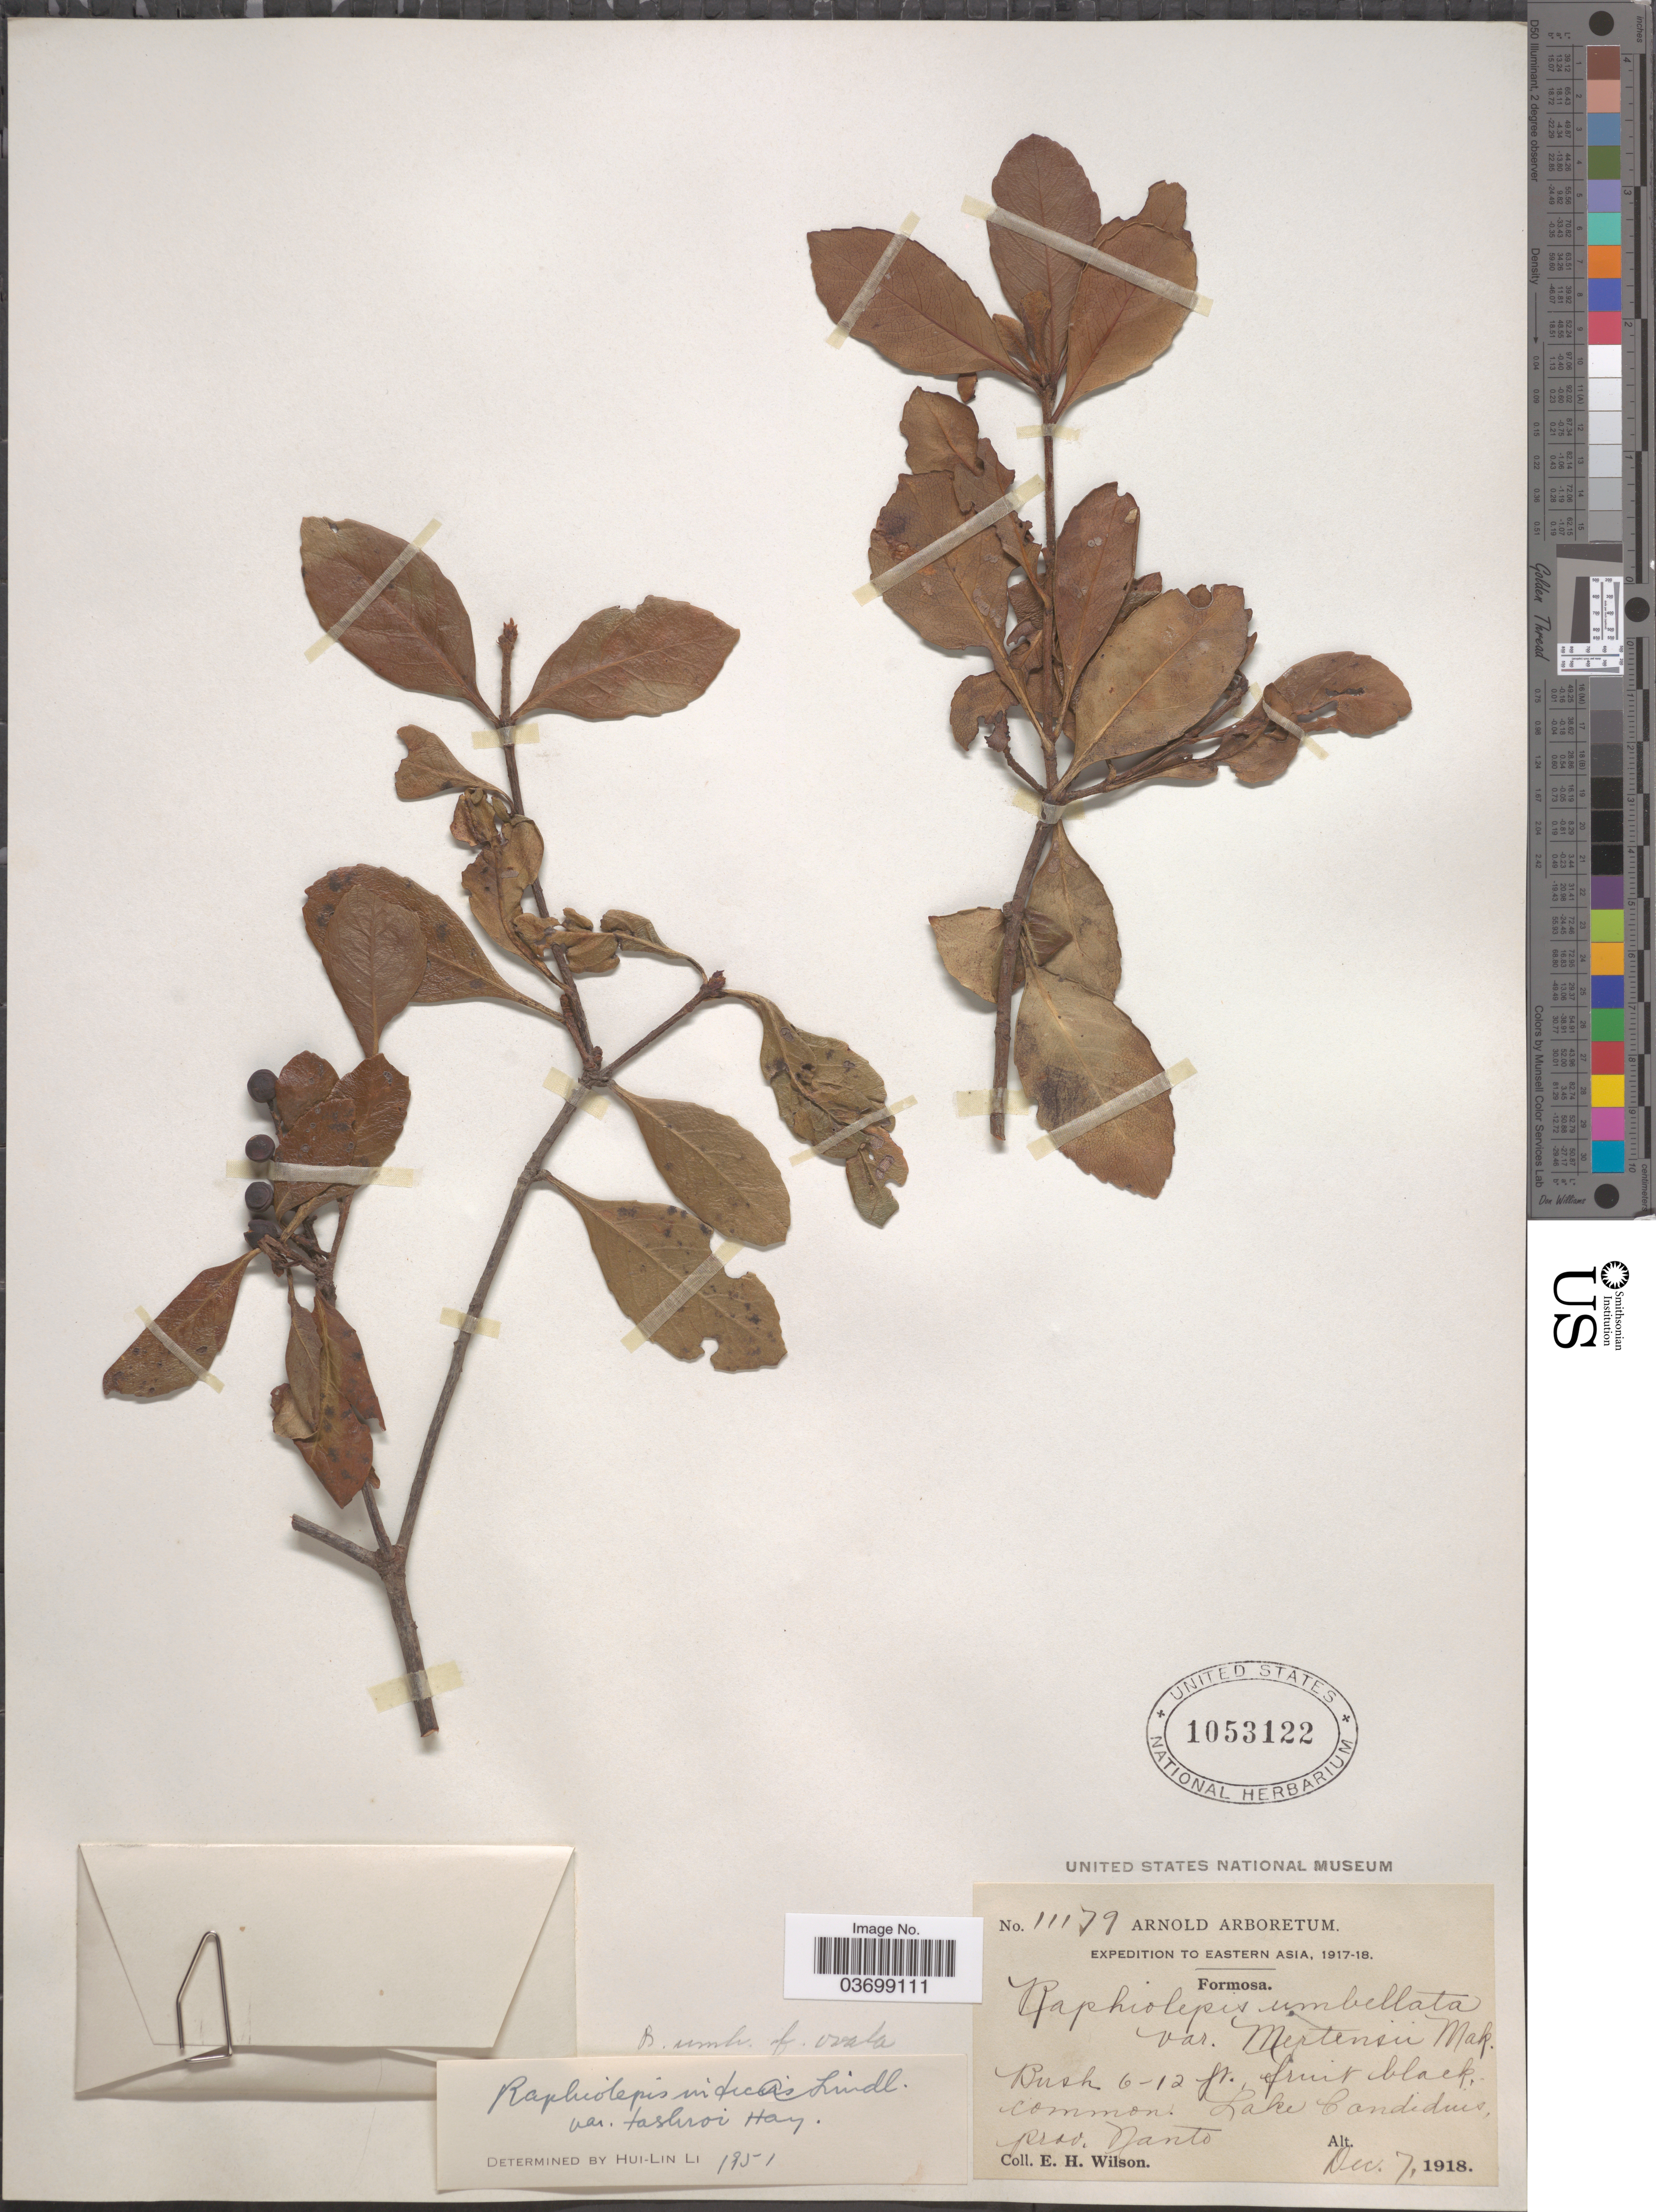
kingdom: Plantae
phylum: Tracheophyta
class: Magnoliopsida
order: Rosales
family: Rosaceae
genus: Rhaphiolepis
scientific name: Rhaphiolepis indica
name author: (L.) Lindl.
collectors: E. Wilson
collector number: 11179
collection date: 1918-12-07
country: Taiwan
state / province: Nantou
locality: Eastern Asia. Formosa. Lake Candidius. Prov. Nanto.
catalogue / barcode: US 1053122